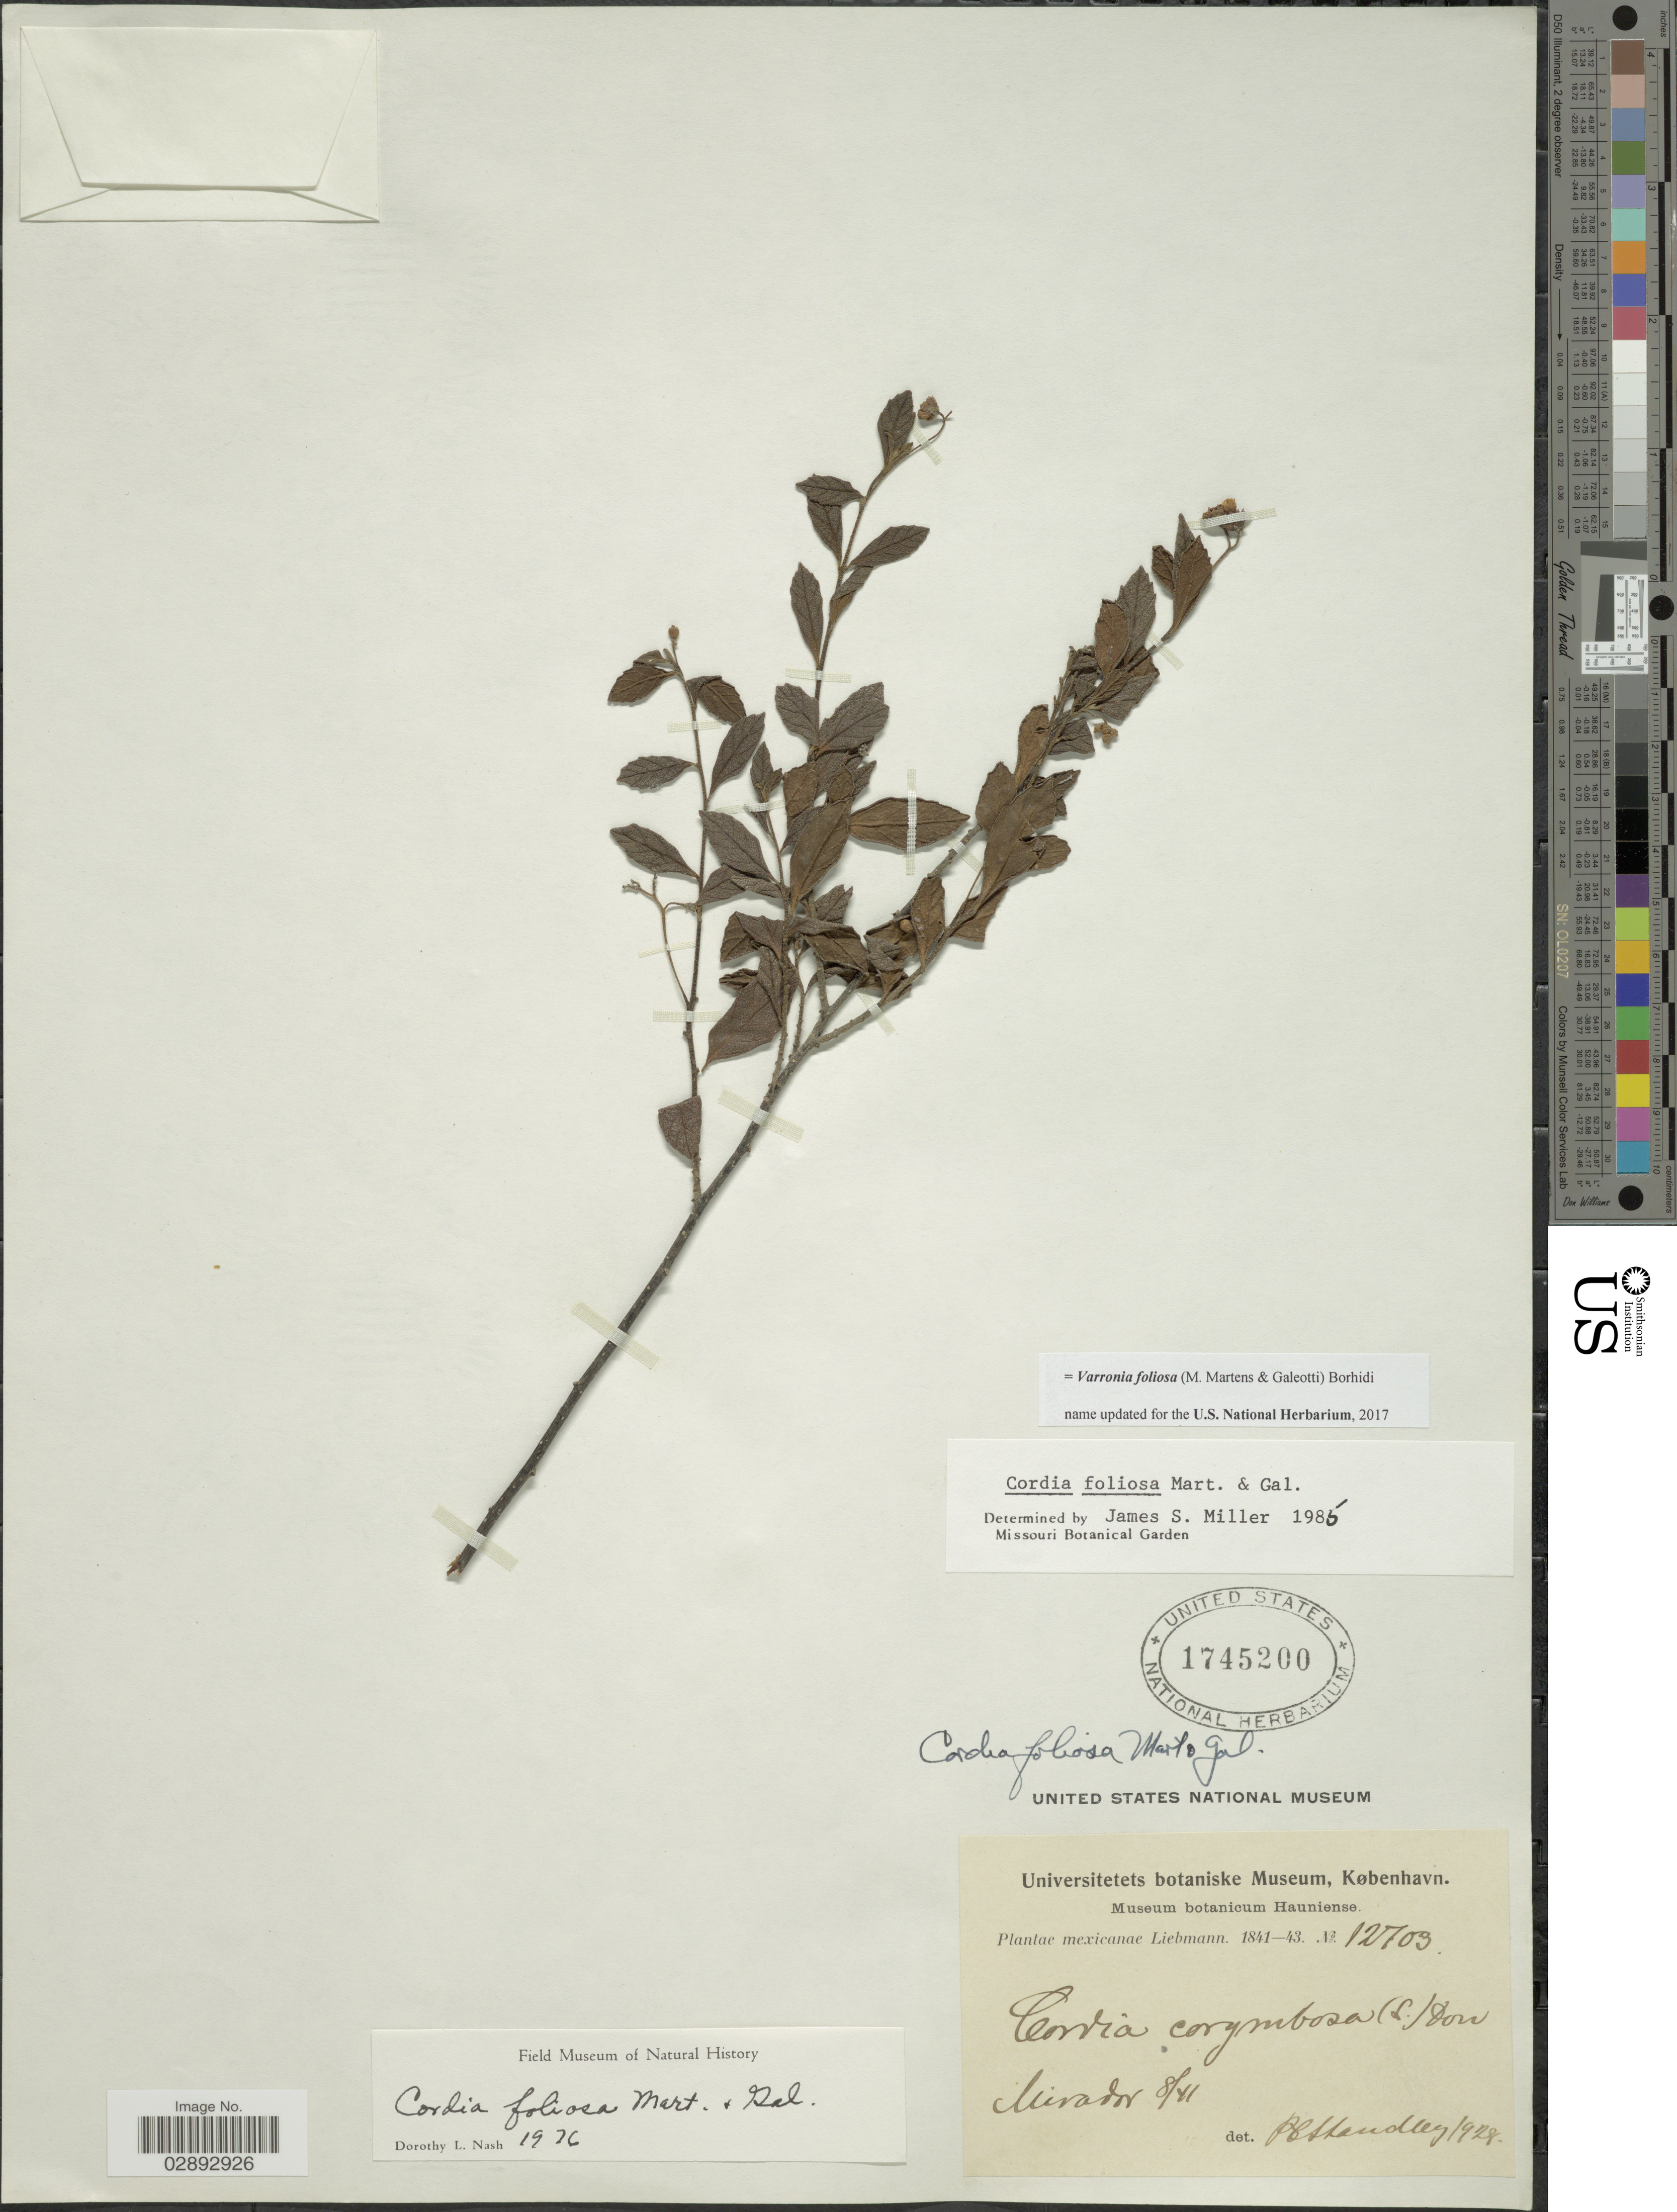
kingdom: Plantae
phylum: Tracheophyta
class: Magnoliopsida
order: Boraginales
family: Cordiaceae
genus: Varronia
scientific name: Varronia foliosa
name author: (M. Martens & Galeotti) Borhidi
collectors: Liebmann, --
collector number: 12703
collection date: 1841-08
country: Mexico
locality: Mirador.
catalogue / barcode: US 1745200